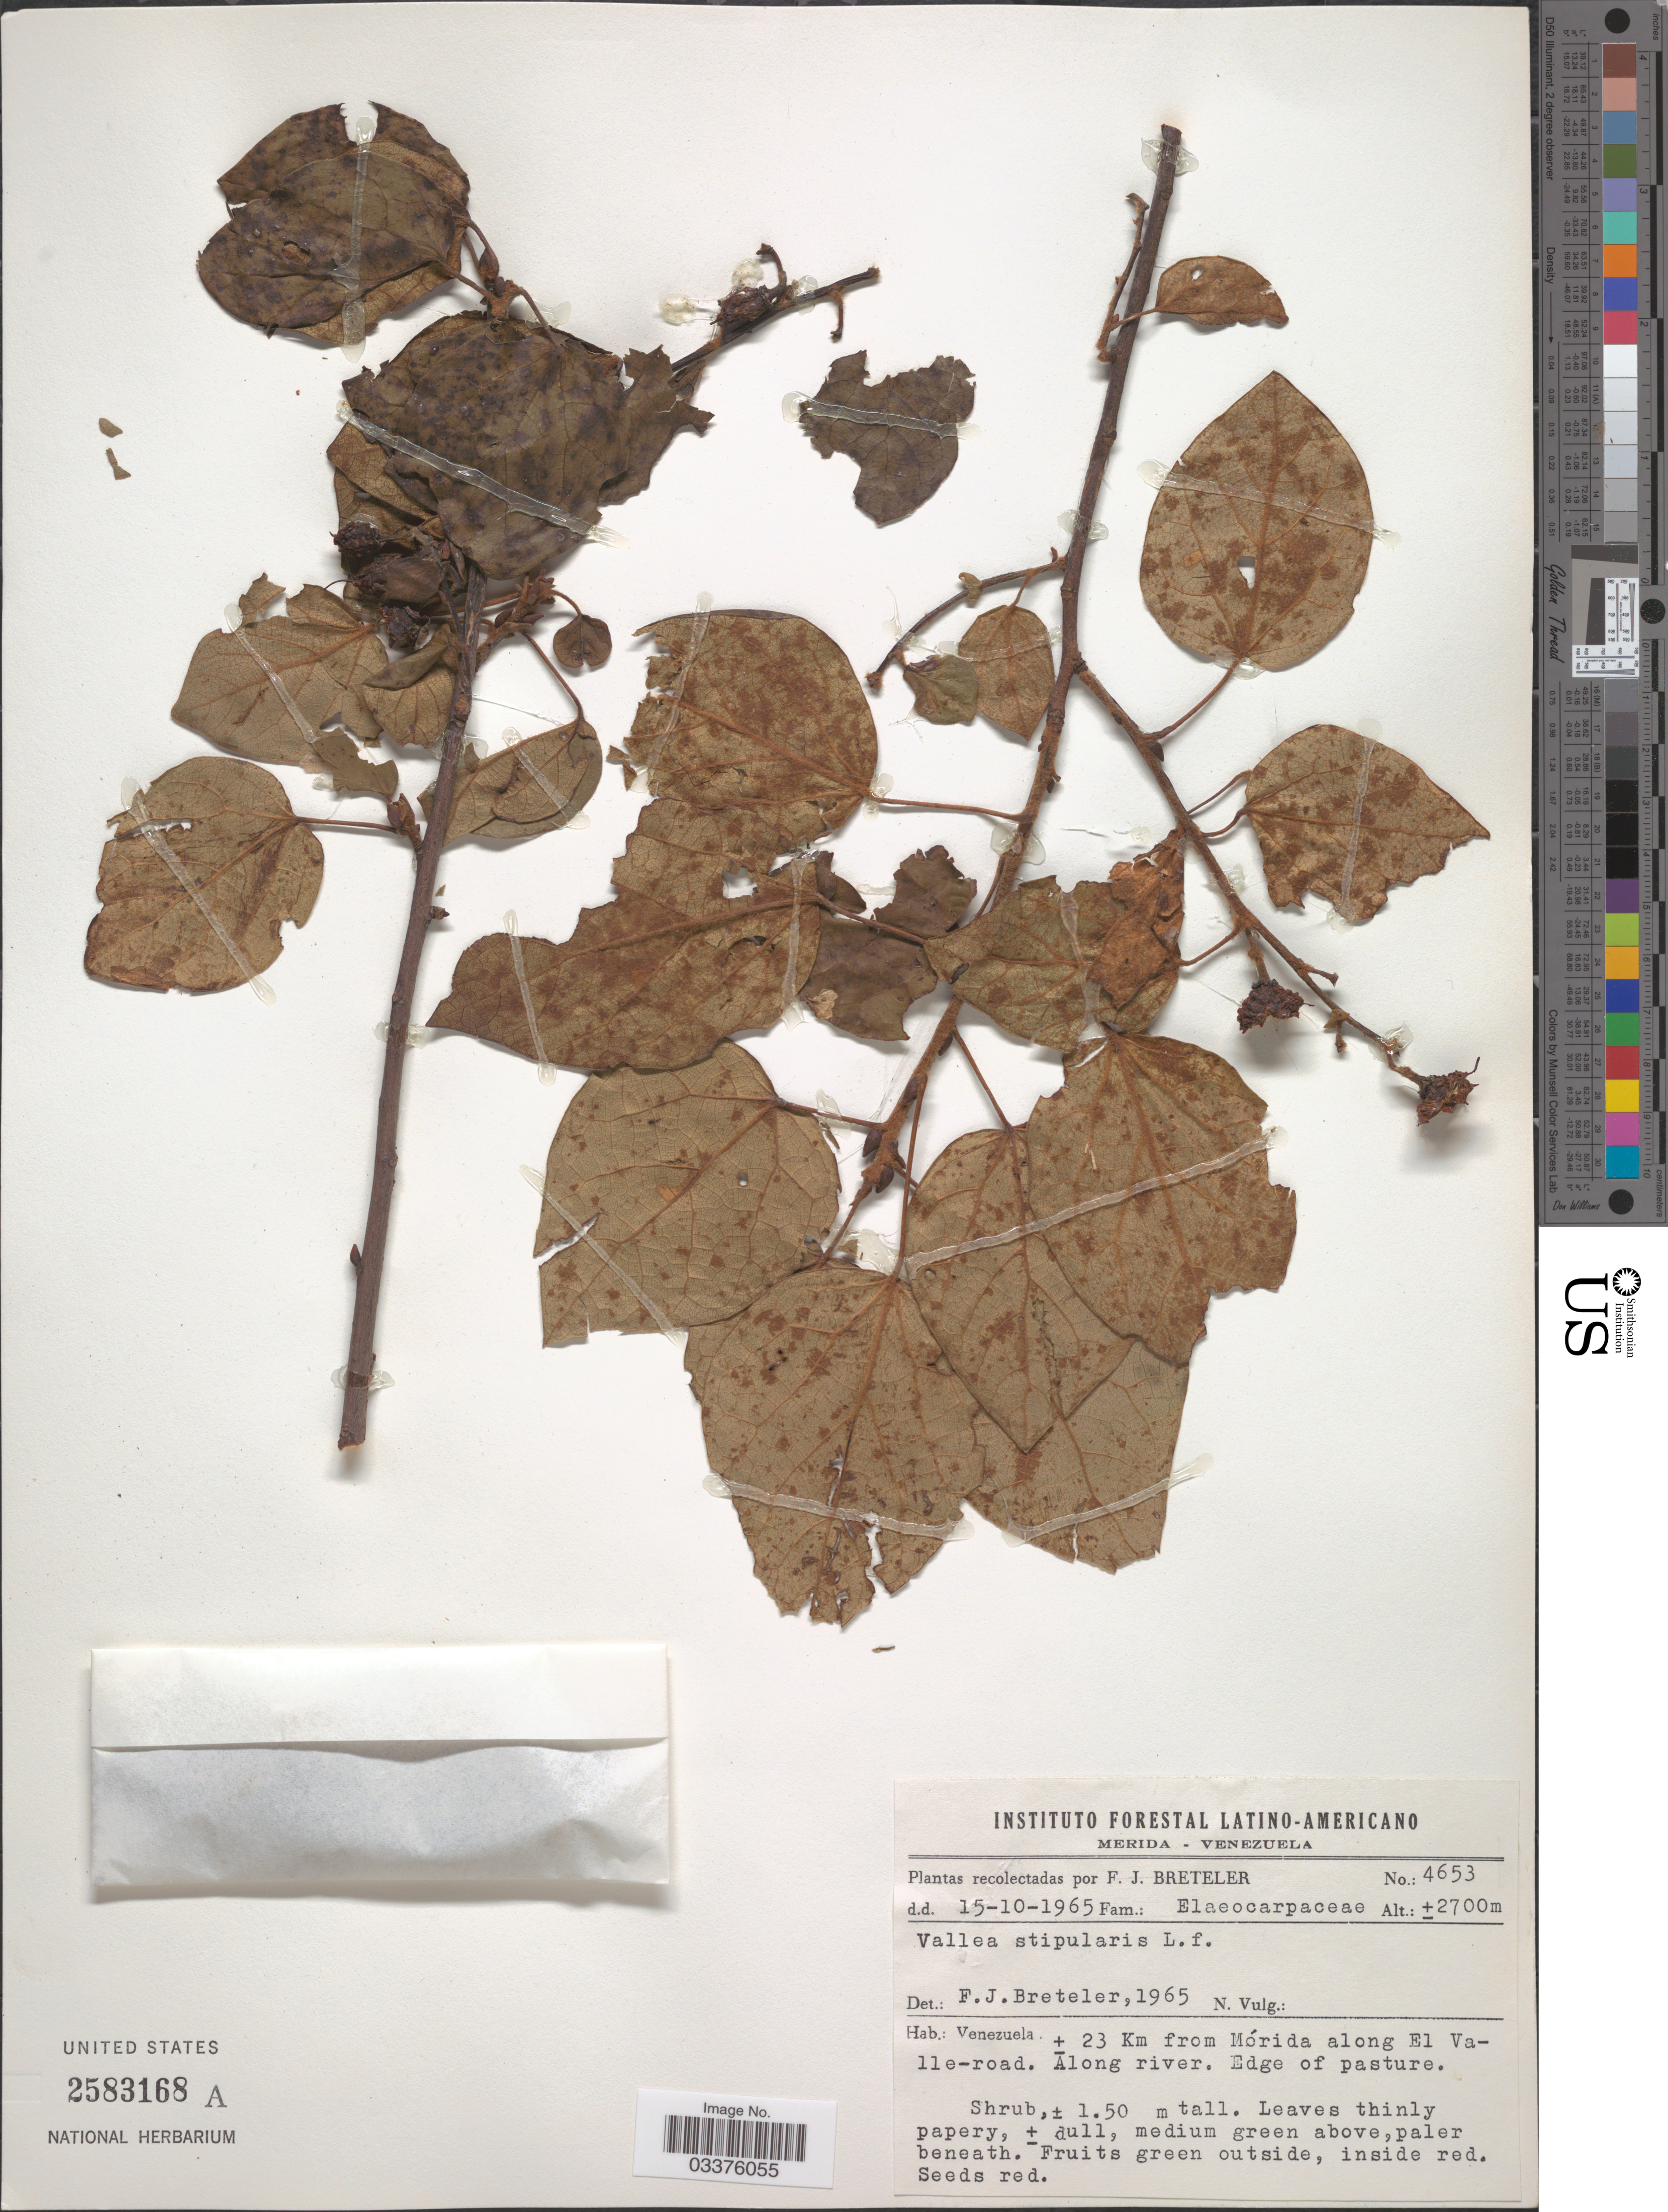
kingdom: Plantae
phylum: Tracheophyta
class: Magnoliopsida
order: Oxalidales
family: Elaeocarpaceae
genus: Vallea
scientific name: Vallea stipularis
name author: L. f.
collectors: F. J. Breteler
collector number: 4653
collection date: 1965-10-15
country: Venezuela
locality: ± 23 Km from Mérida along El Valle-road. Along river.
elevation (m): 2700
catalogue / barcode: US 2583168A